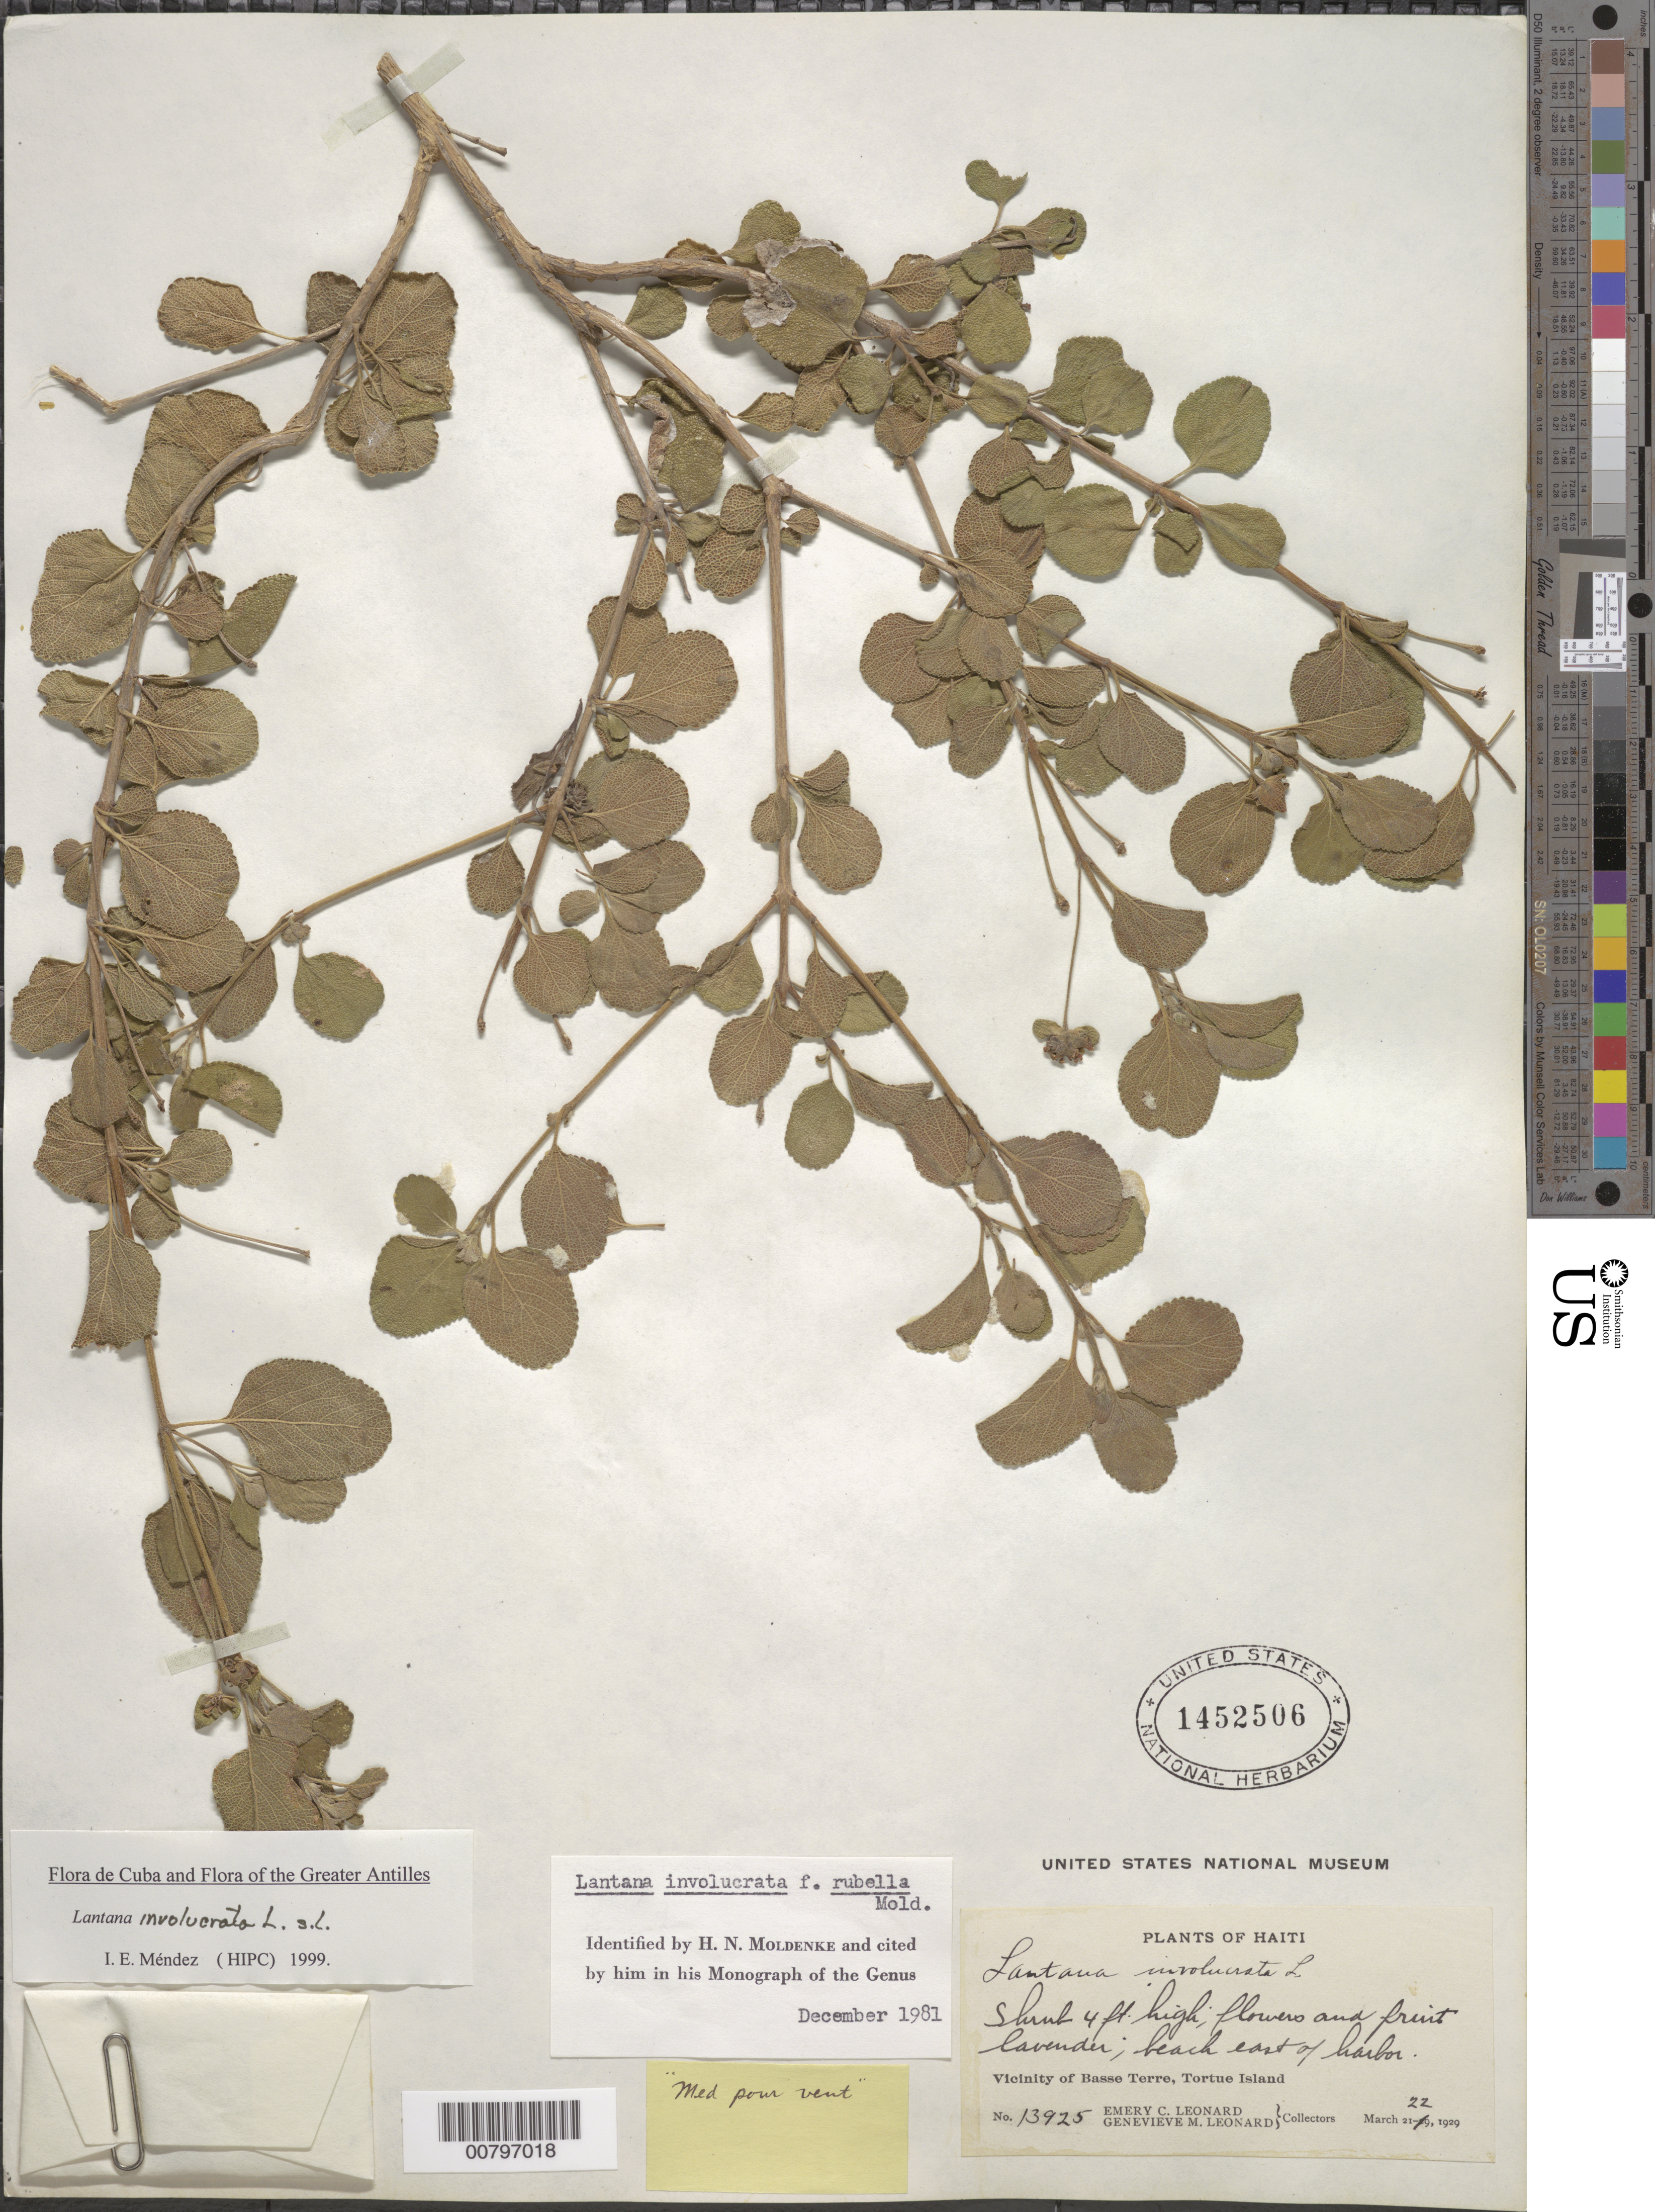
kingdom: Plantae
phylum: Tracheophyta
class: Magnoliopsida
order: Lamiales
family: Verbenaceae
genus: Lantana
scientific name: Lantana involucrata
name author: L.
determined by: Méndez, Isidro E., (HIPC)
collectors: E. C. Leonard & G. M. Leonard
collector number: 13925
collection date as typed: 22 Mar 1929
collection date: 1929-03-22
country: Haiti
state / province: Nord-Ouest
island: Île de la Tortue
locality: Vicinity of Basse Terre, E of harbor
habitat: Beach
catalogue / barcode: US 1452506